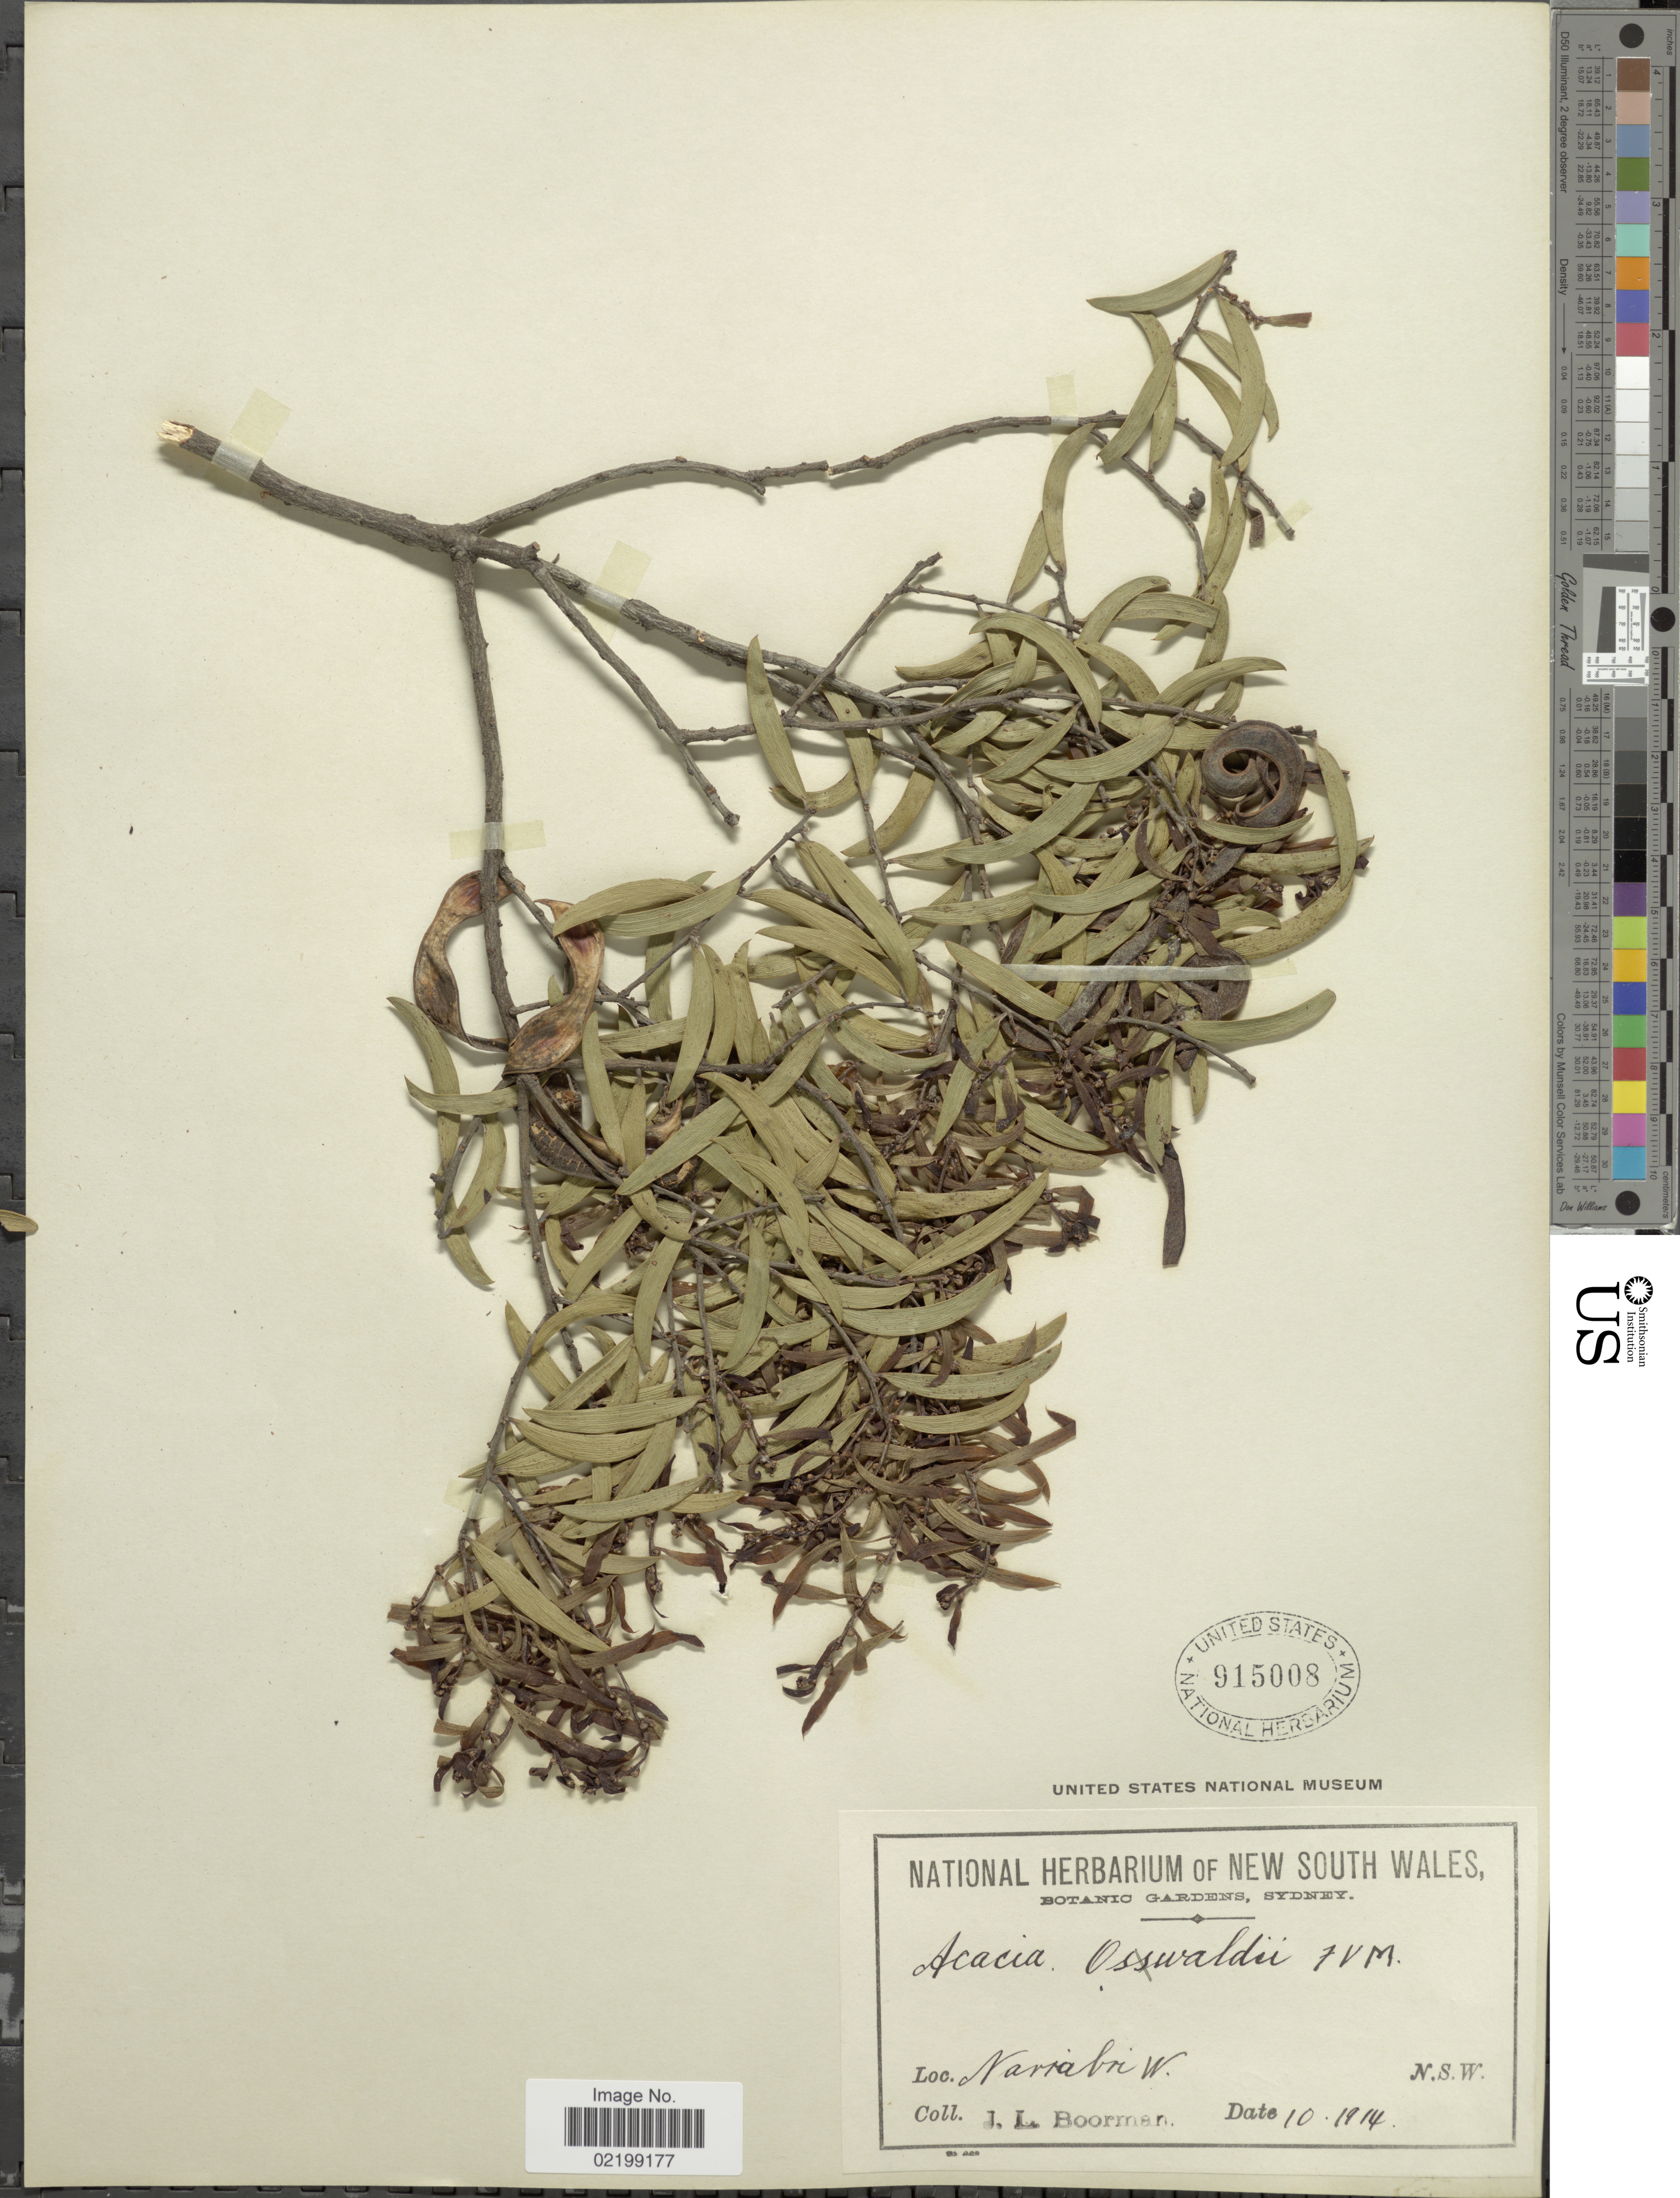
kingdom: Plantae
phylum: Tracheophyta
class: Magnoliopsida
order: Fabales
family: Fabaceae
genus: Acacia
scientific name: Acacia oswaldii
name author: F. Muell.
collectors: J. Boorman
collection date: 1914-10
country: Australia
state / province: New South Wales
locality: Narrabri W.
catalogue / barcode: US 915008